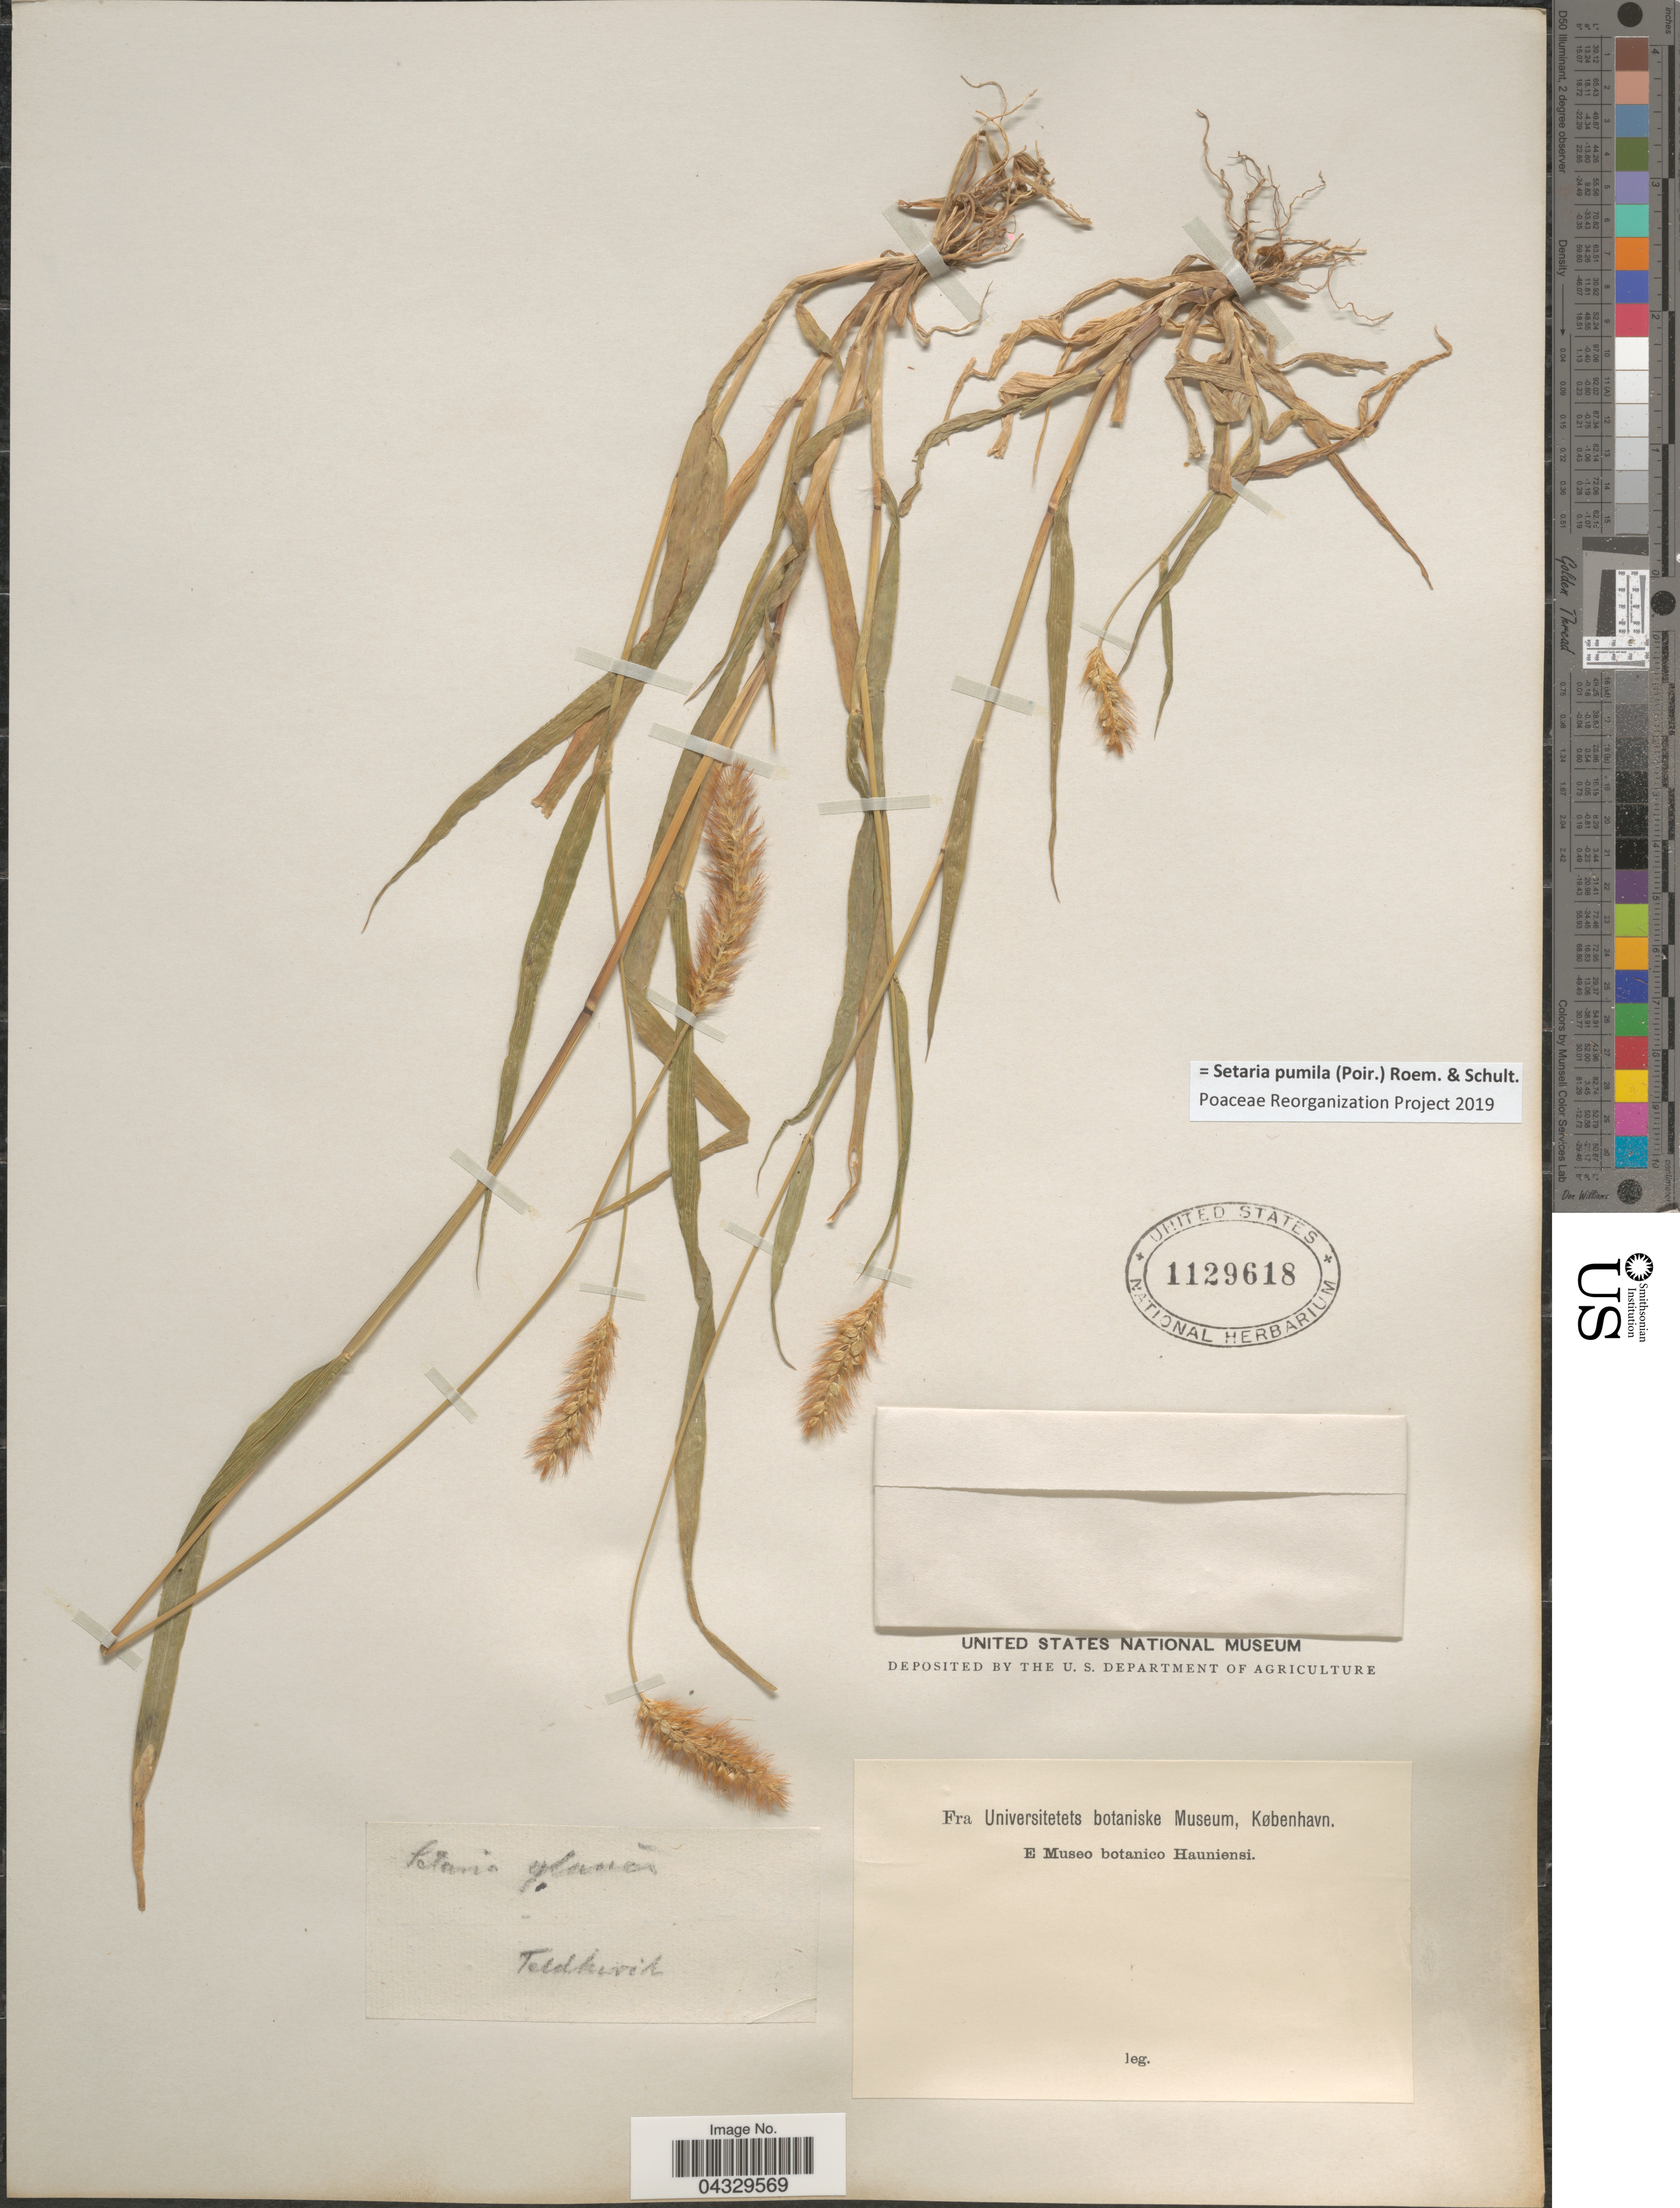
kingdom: Plantae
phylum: Tracheophyta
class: Liliopsida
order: Poales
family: Poaceae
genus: Setaria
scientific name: Setaria pumila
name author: (Poir.) Roem. & Schult.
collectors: Ex herb. Museo Botanico Hauniense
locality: Feldhovik. [interpreted]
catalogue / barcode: US 1129618